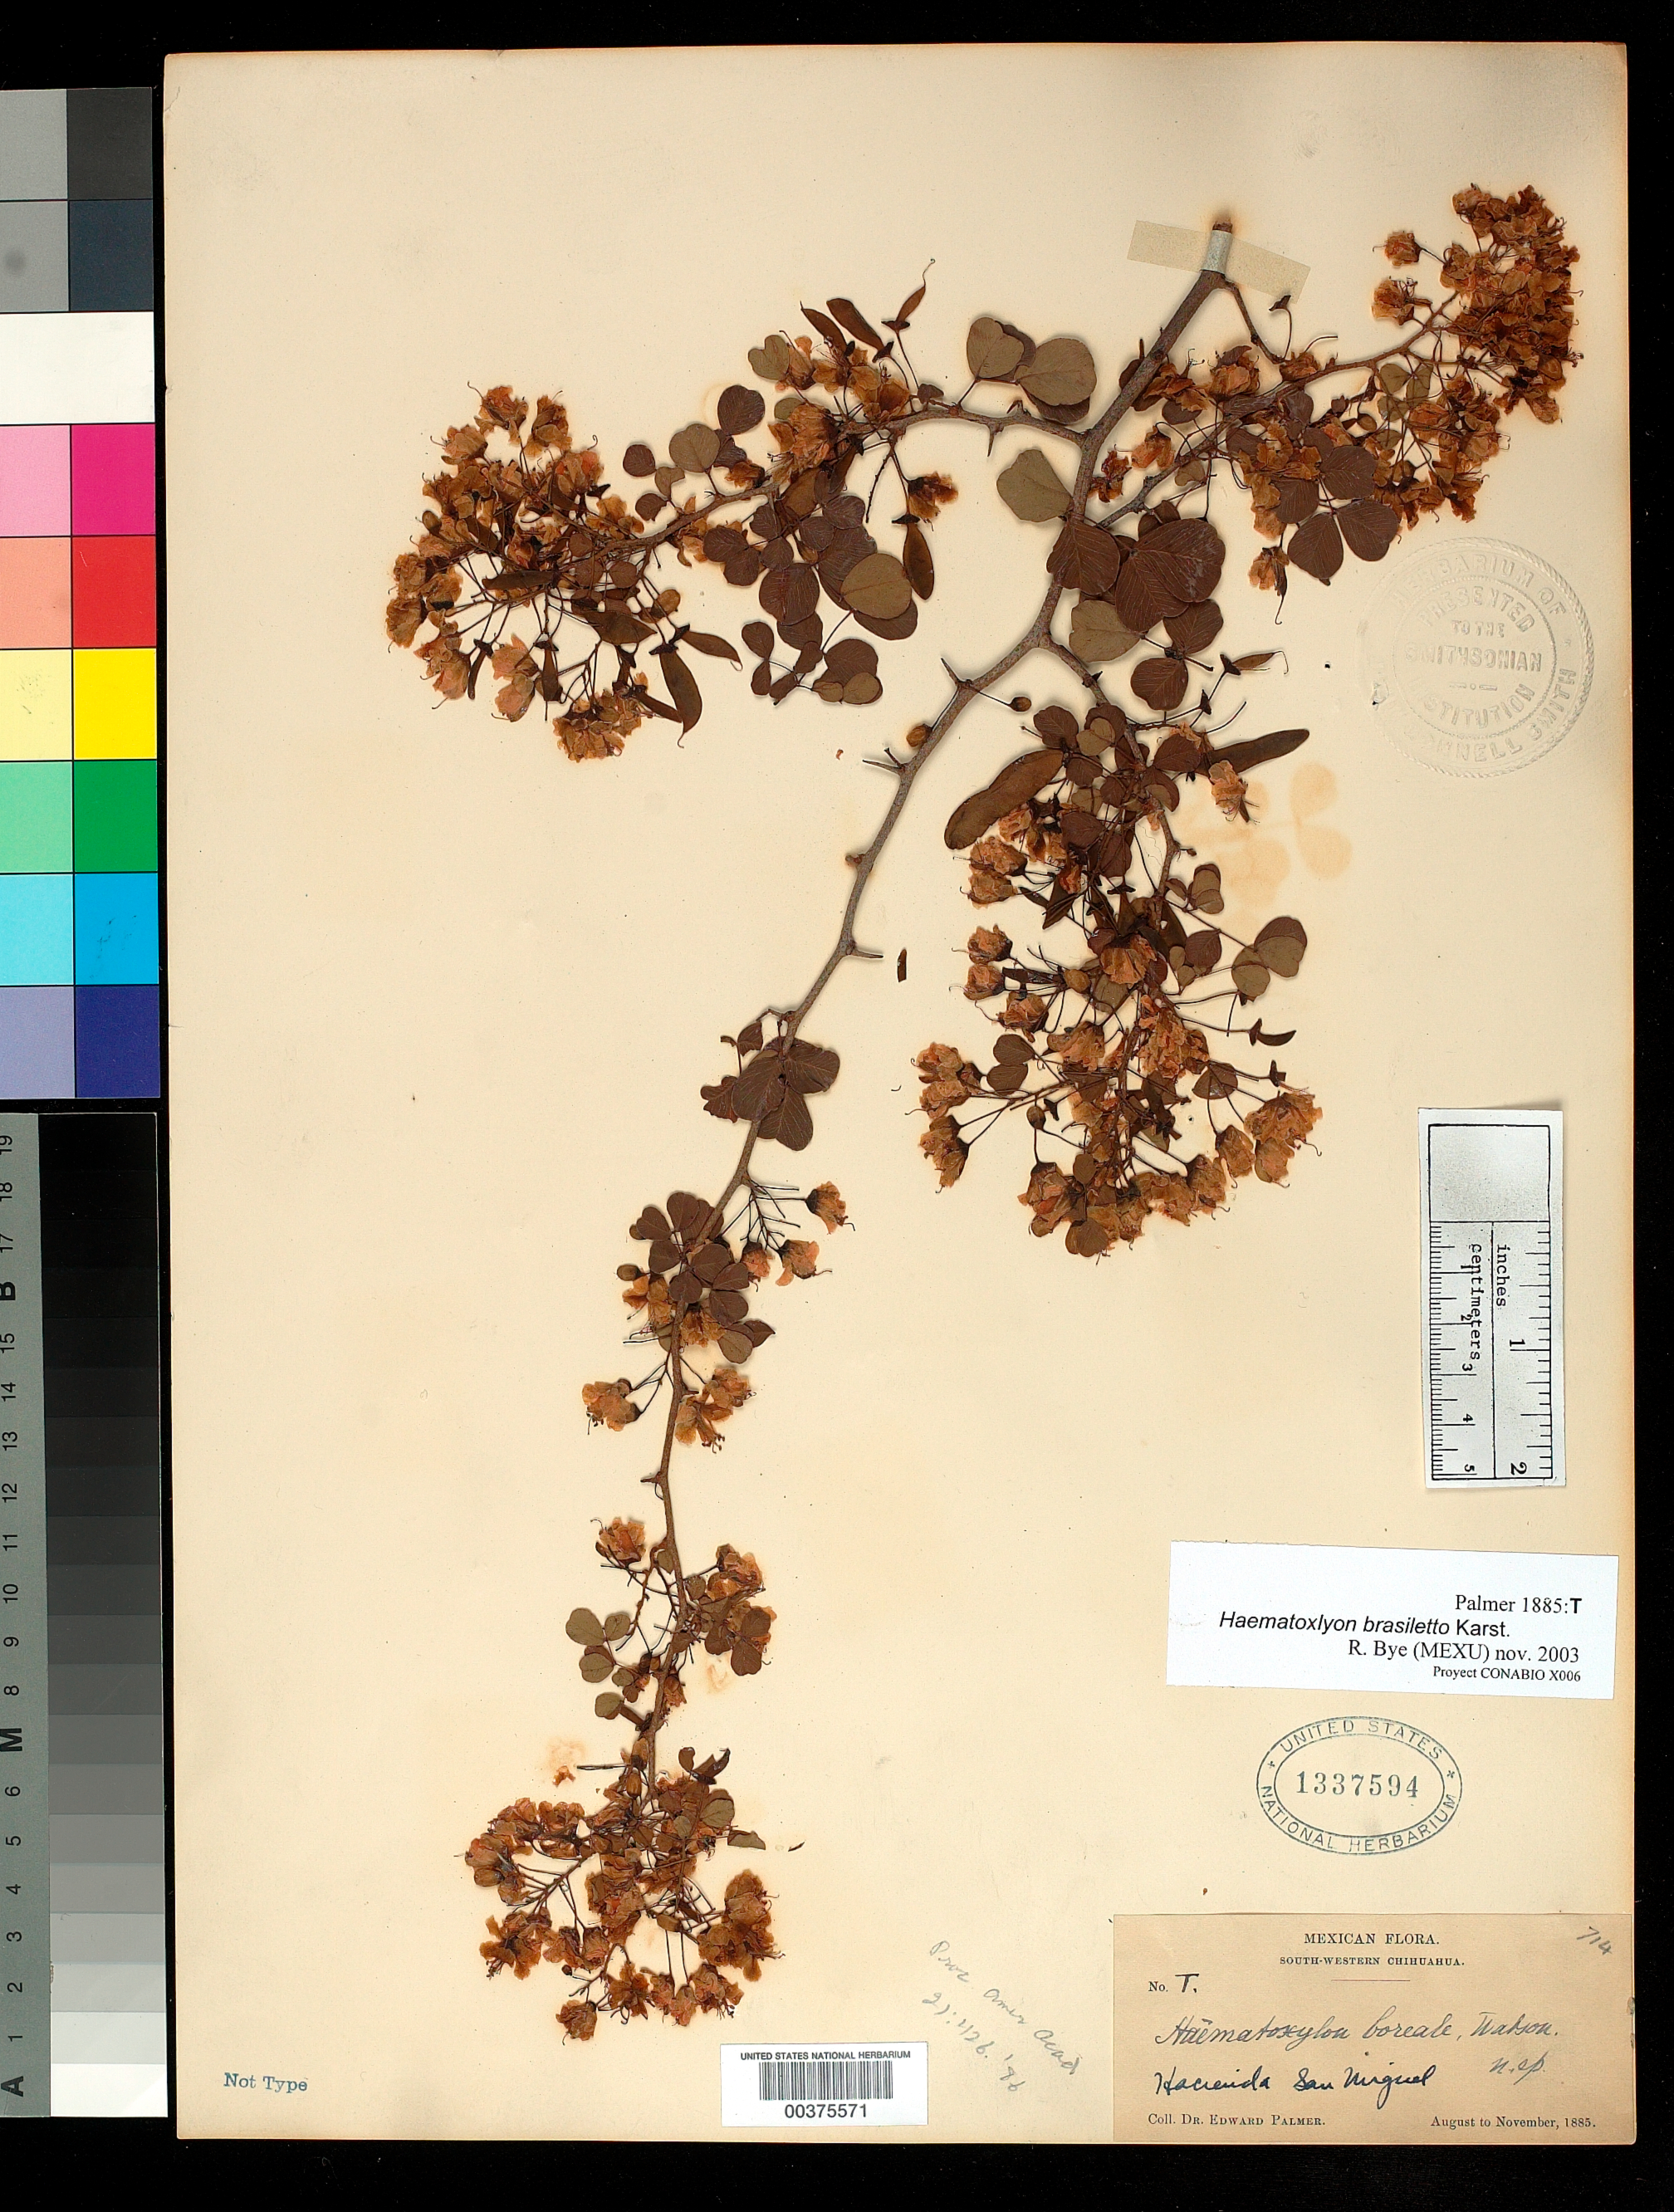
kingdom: Plantae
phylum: Tracheophyta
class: Magnoliopsida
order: Fabales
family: Fabaceae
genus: Haematoxylum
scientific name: Haematoxylum boreale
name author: S. Watson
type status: Syntype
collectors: E. Palmer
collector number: T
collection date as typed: Aug 1885 to -- Nov 1885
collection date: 1885-08/1885-11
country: Mexico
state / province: Chihuahua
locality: Hacienda San Miguel; SW Chihuahua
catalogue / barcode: US 1337594